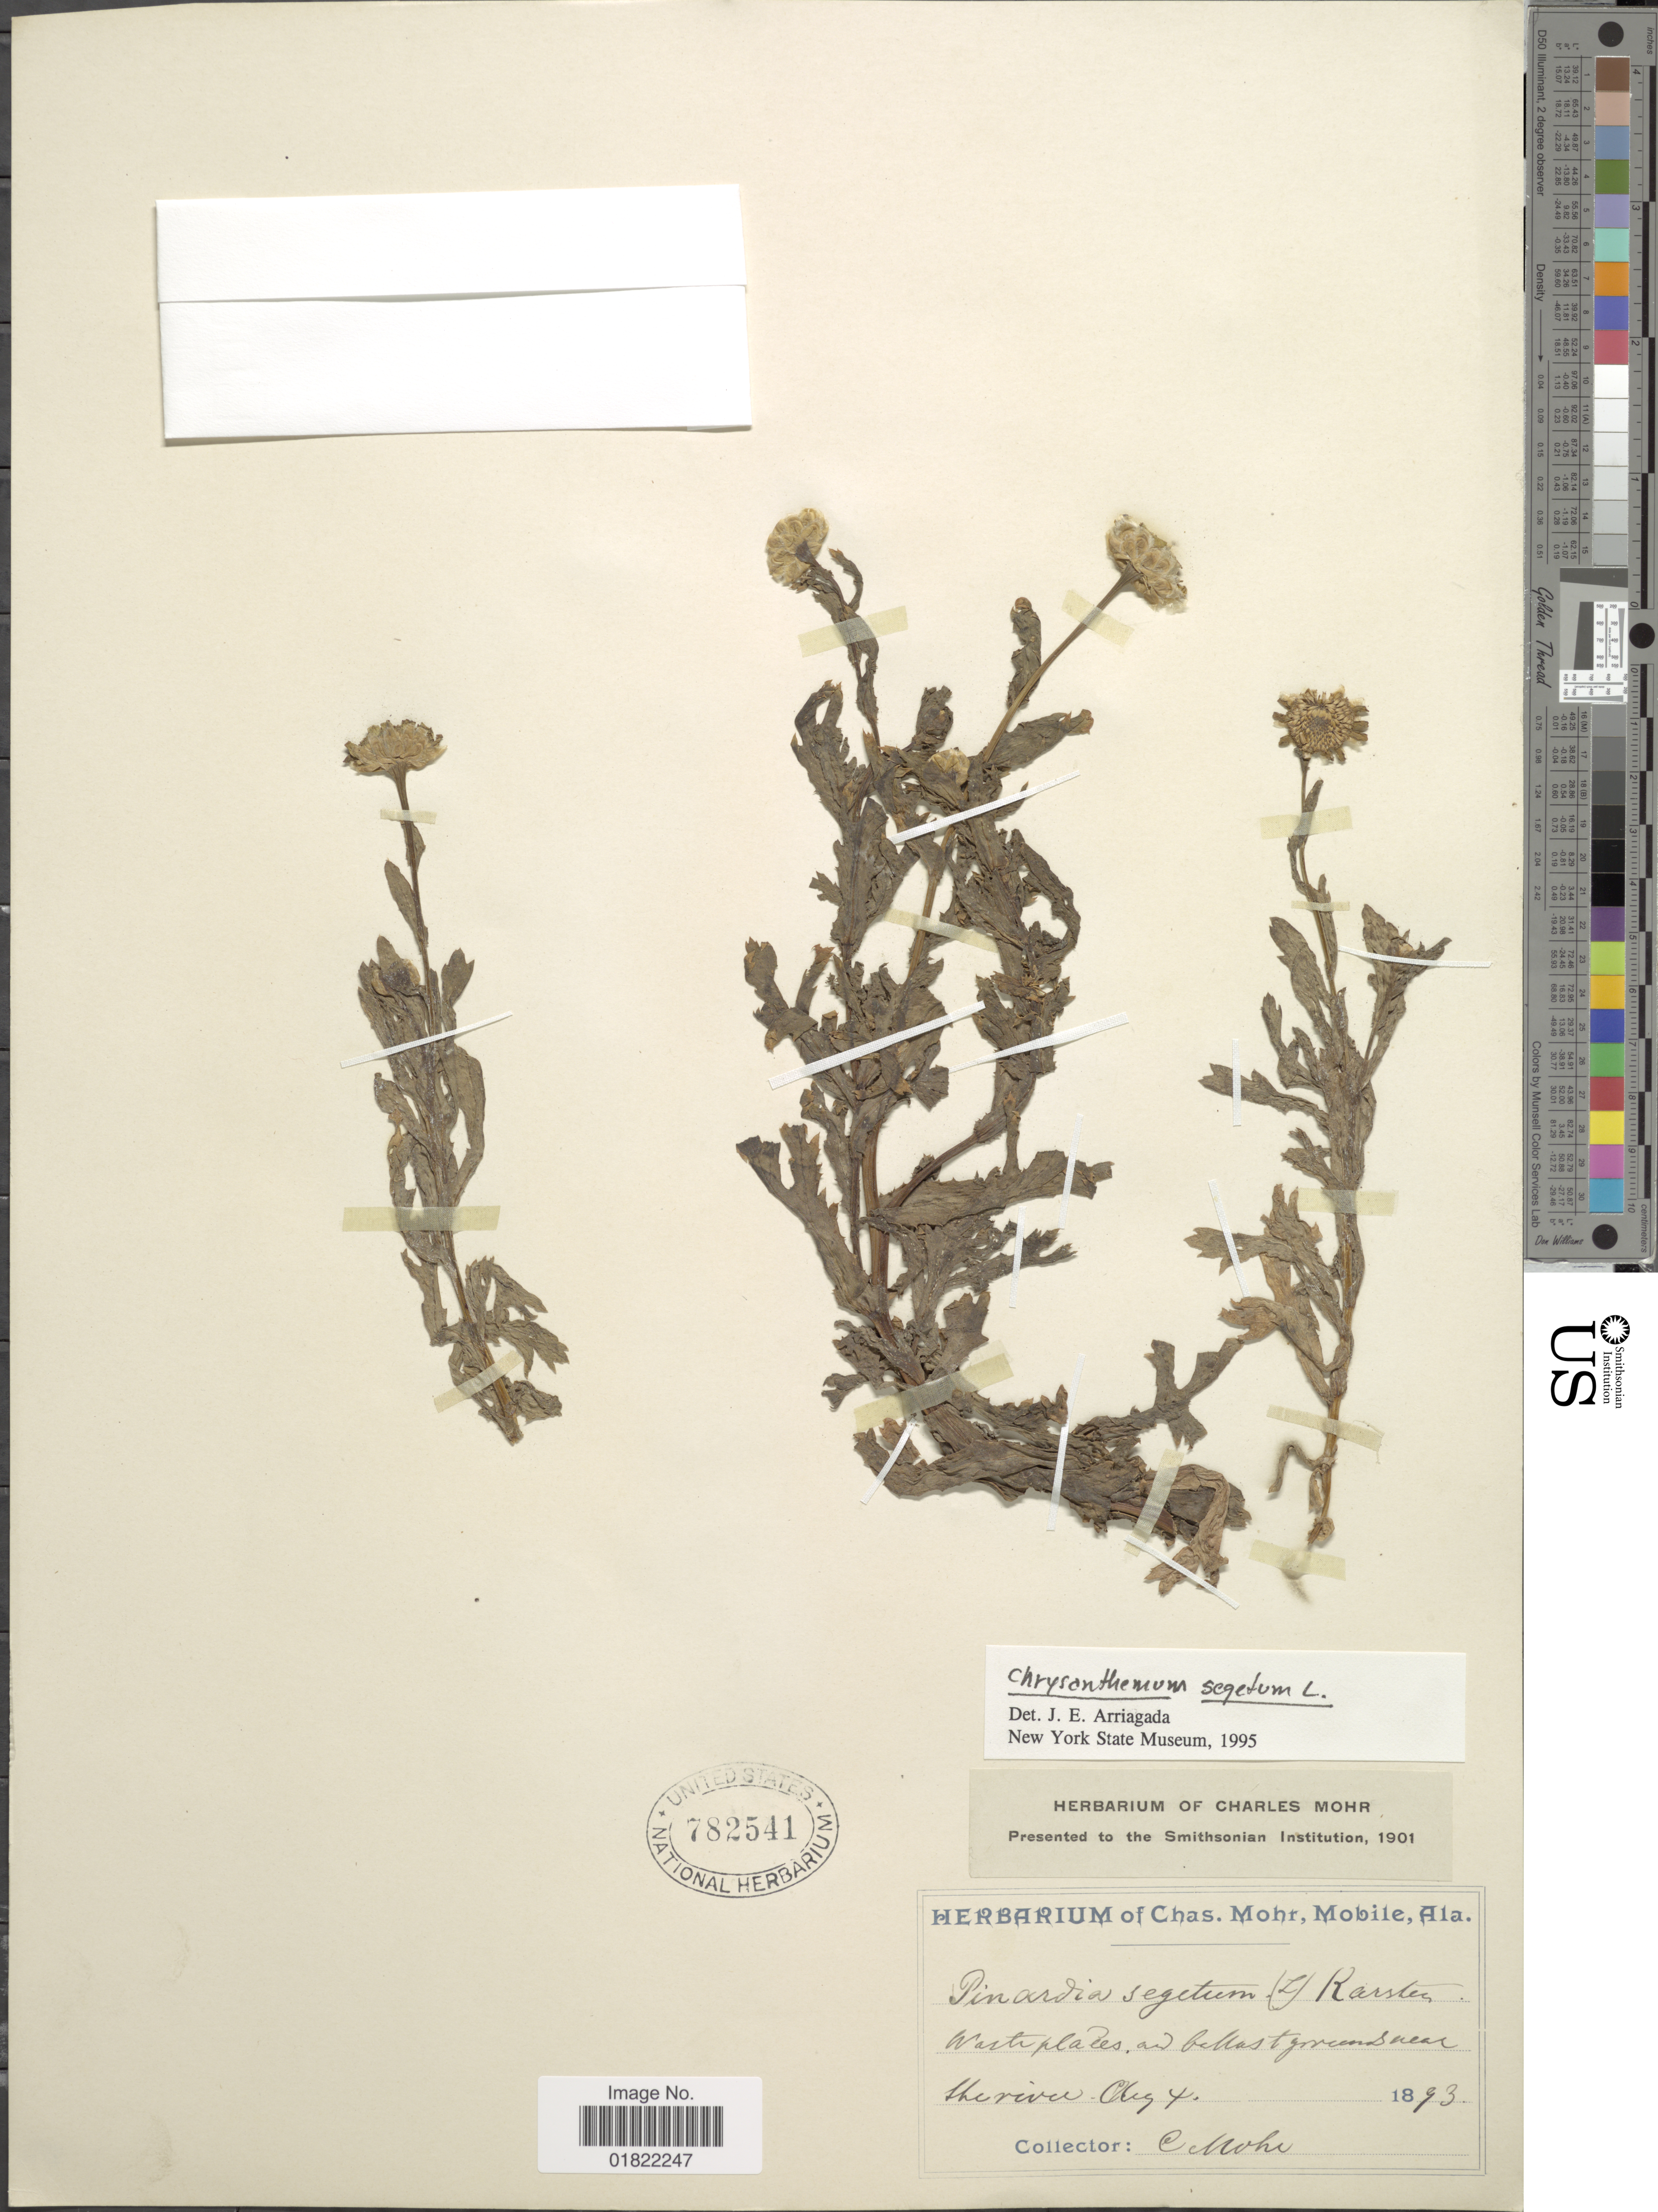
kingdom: Plantae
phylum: Tracheophyta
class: Magnoliopsida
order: Asterales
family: Asteraceae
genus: Chrysanthemum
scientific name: Chrysanthemum segetum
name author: L.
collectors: C. T. Mohr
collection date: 1893-08-01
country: United States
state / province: Alabama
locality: Waste places and ballast grounds near the river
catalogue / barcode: US 782541